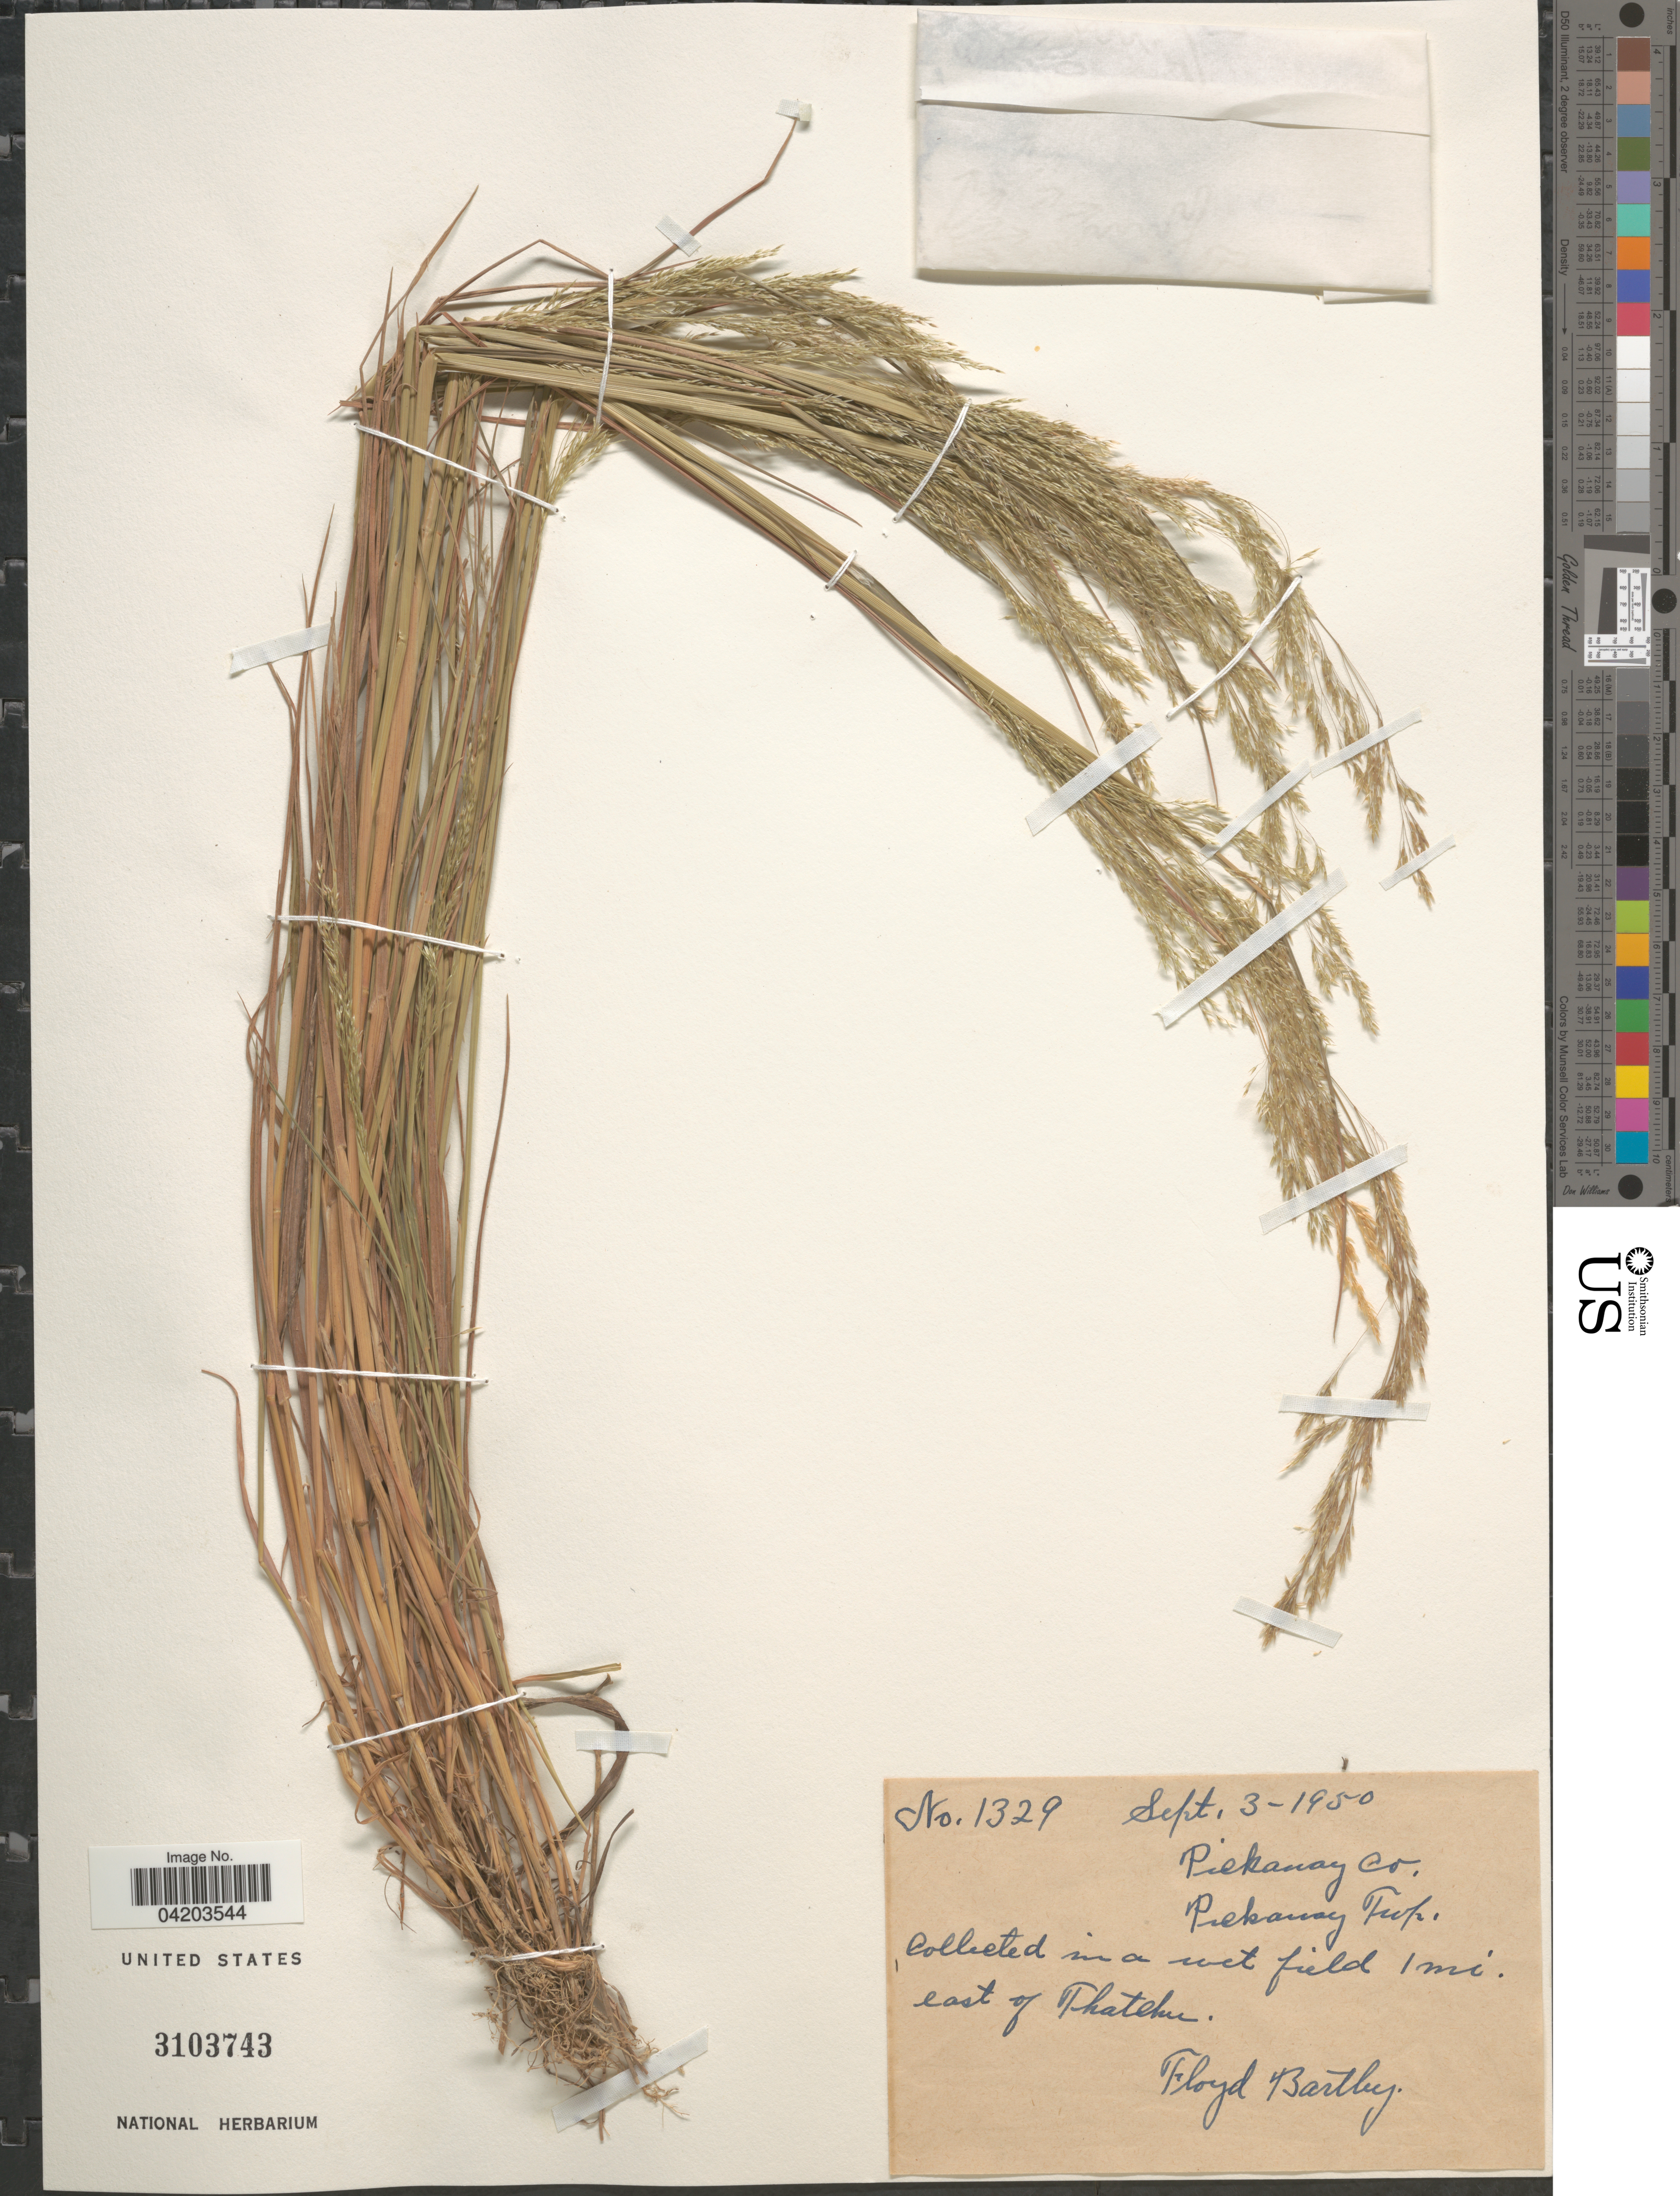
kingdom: Plantae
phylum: Tracheophyta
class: Liliopsida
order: Poales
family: Poaceae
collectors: F. Bartley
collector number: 1329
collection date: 1950-09-03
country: United States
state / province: Ohio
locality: Pickaway Co. Pickaway Twp. In a wet field 1 mi. east of Thatcher.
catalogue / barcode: US 3103743